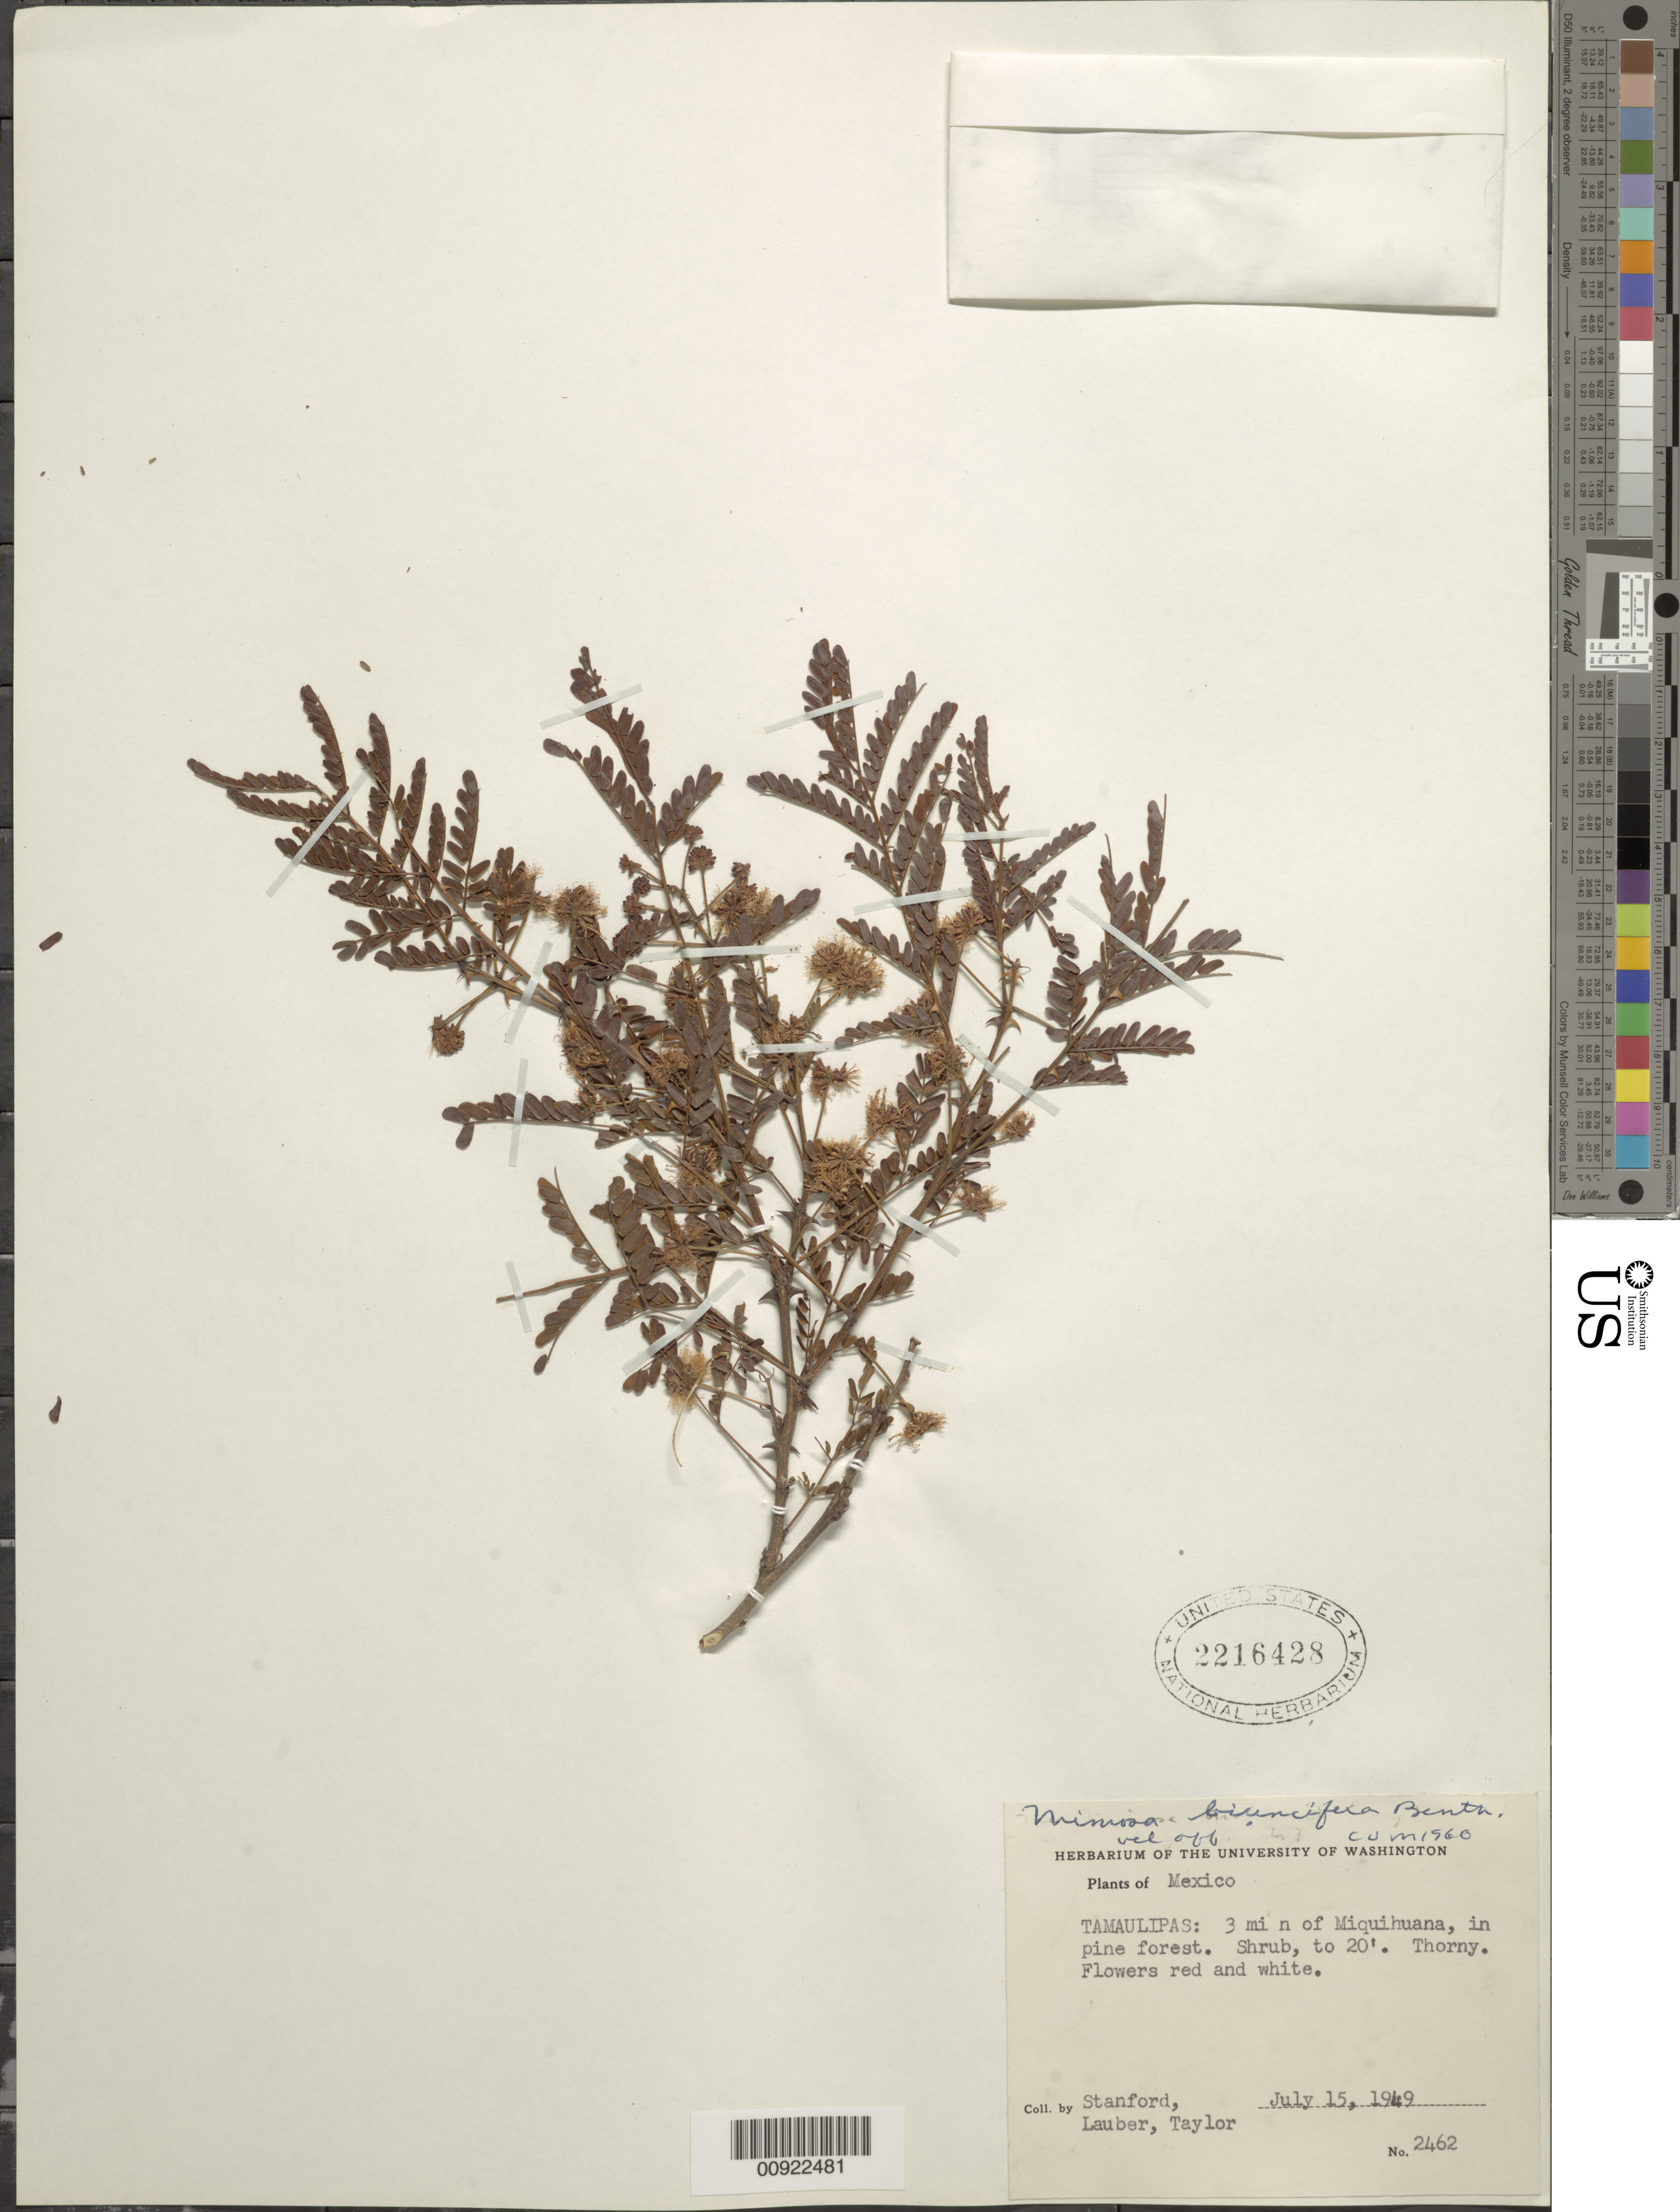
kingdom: Plantae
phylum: Tracheophyta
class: Magnoliopsida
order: Fabales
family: Fabaceae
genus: Mimosa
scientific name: Mimosa biuncifera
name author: Benth.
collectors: -. Stanford, Lauber, -- & -- Taylor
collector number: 2462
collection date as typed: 15 Jul 1949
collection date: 1949-07-15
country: Mexico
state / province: Tamaulipas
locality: Tamaulipas, 3 mi N of Miquihuana.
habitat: In pine forest.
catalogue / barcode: US 2216428